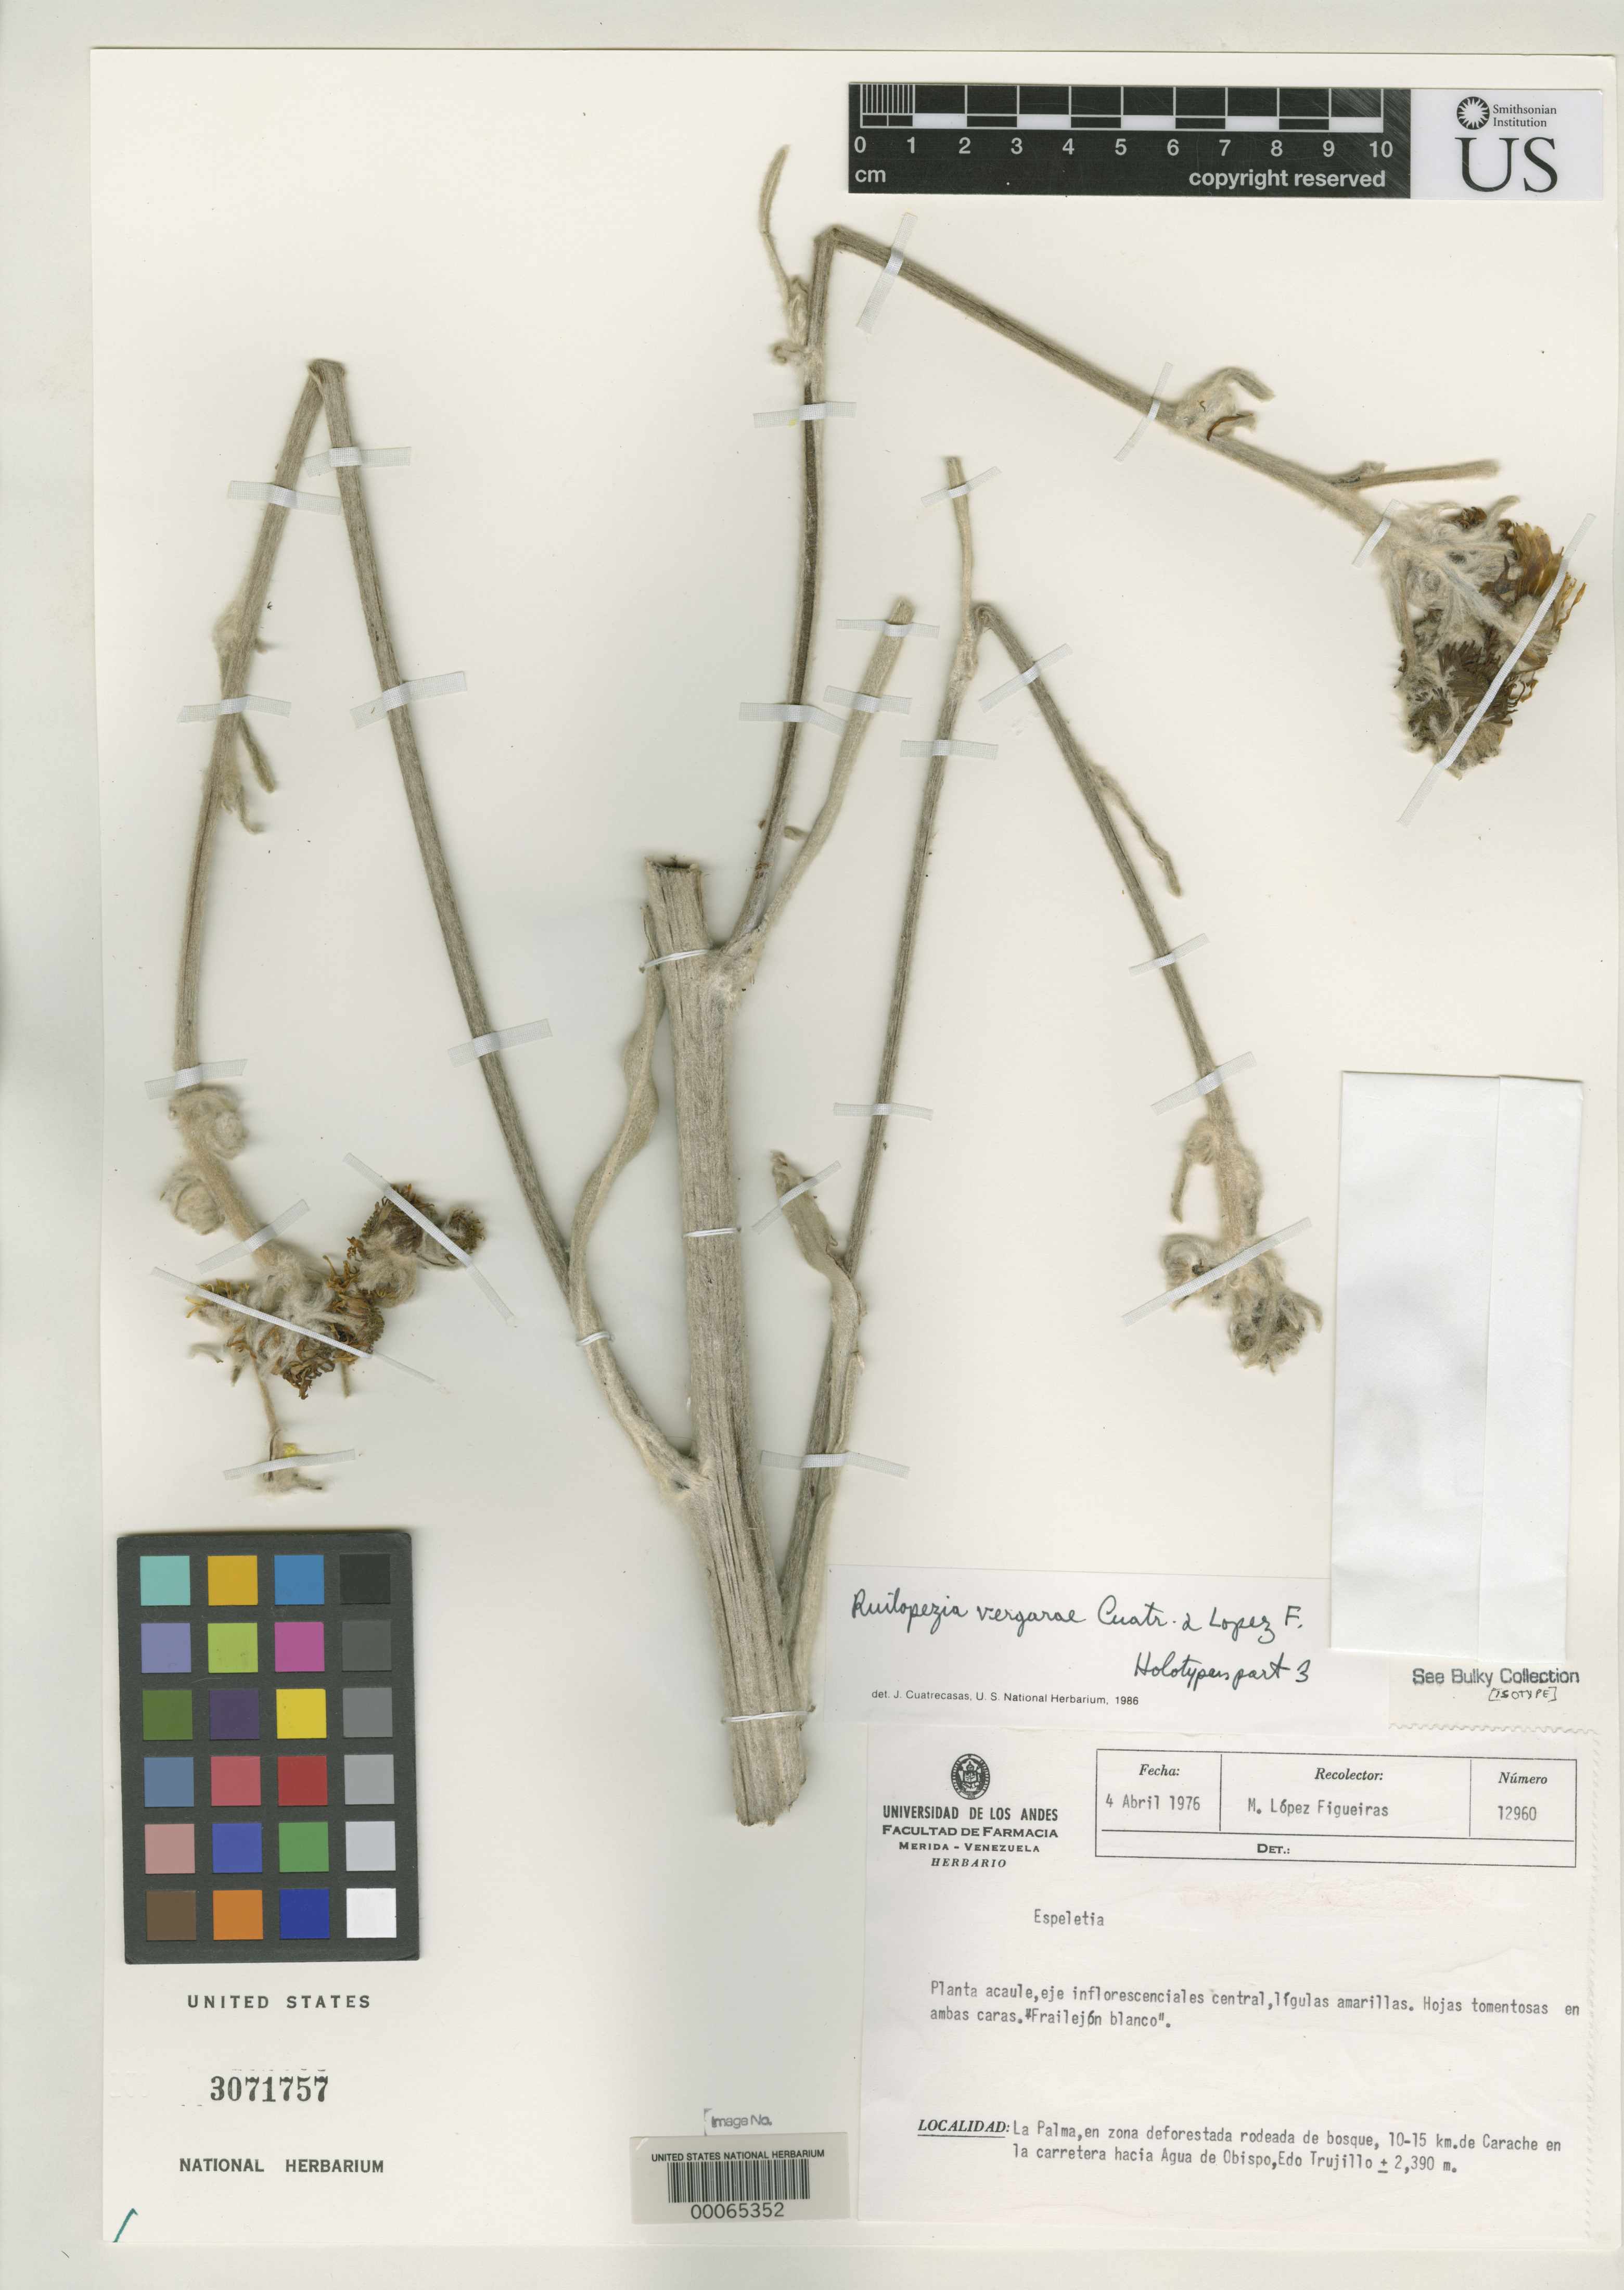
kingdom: Plantae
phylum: Tracheophyta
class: Magnoliopsida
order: Asterales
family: Asteraceae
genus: Ruilopezia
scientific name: Ruilopezia vergarae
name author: Cuatrec. & López Fig.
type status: Holotype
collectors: M. López Figueiras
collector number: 12960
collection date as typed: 04 Apr 1976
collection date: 1976-04-04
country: Venezuela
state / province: Trujillo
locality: La Palma, 10-15 km de Carache en La Carretera Hacia Agua de Obispo.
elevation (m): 2930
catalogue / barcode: US 3071757